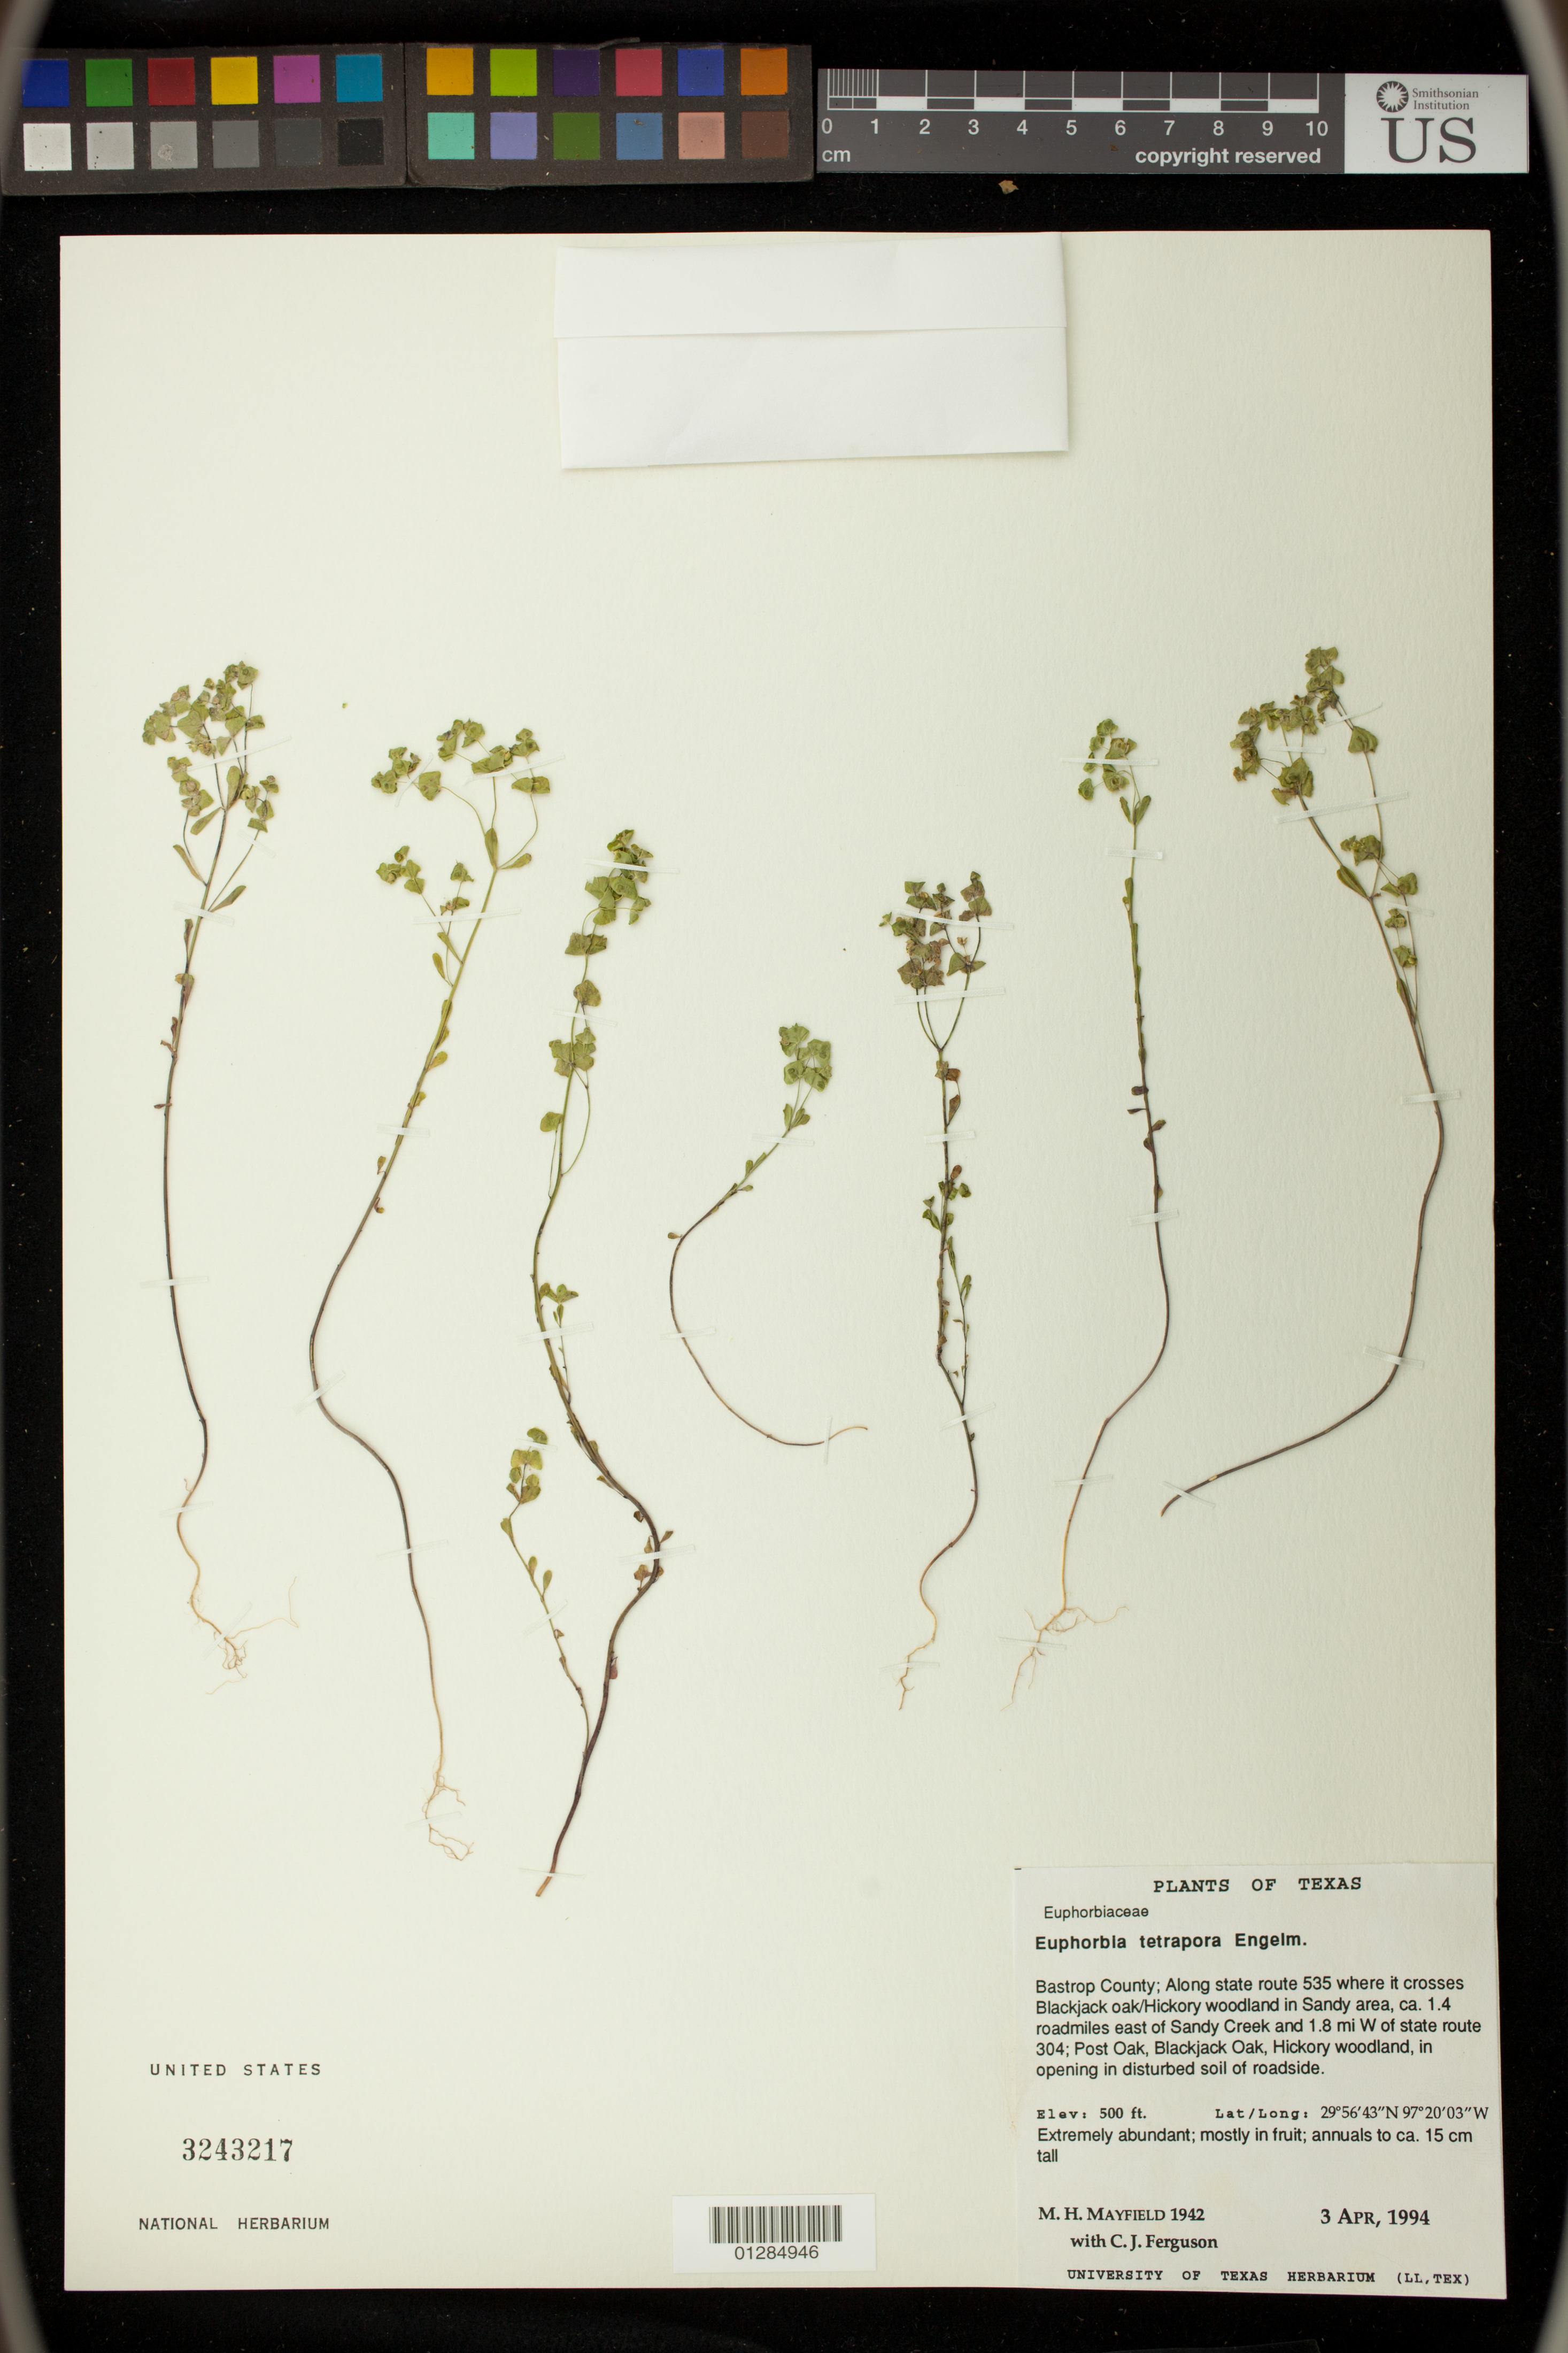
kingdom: Plantae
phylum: Tracheophyta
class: Magnoliopsida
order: Malpighiales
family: Euphorbiaceae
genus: Euphorbia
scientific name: Euphorbia tetrapora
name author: Engelm.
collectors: M. H. Mayfield & C. Ferguson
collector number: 1942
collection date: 1994-04-03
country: United States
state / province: Texas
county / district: Bastrop County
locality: Along state route 535 where it crosses Blackjack oak/Hickory woodland in Sandy area, ca. 1.4 roadmiles east of Sandy Creek and 1.8 mi W of state route 304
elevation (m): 152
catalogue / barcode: US 3243217